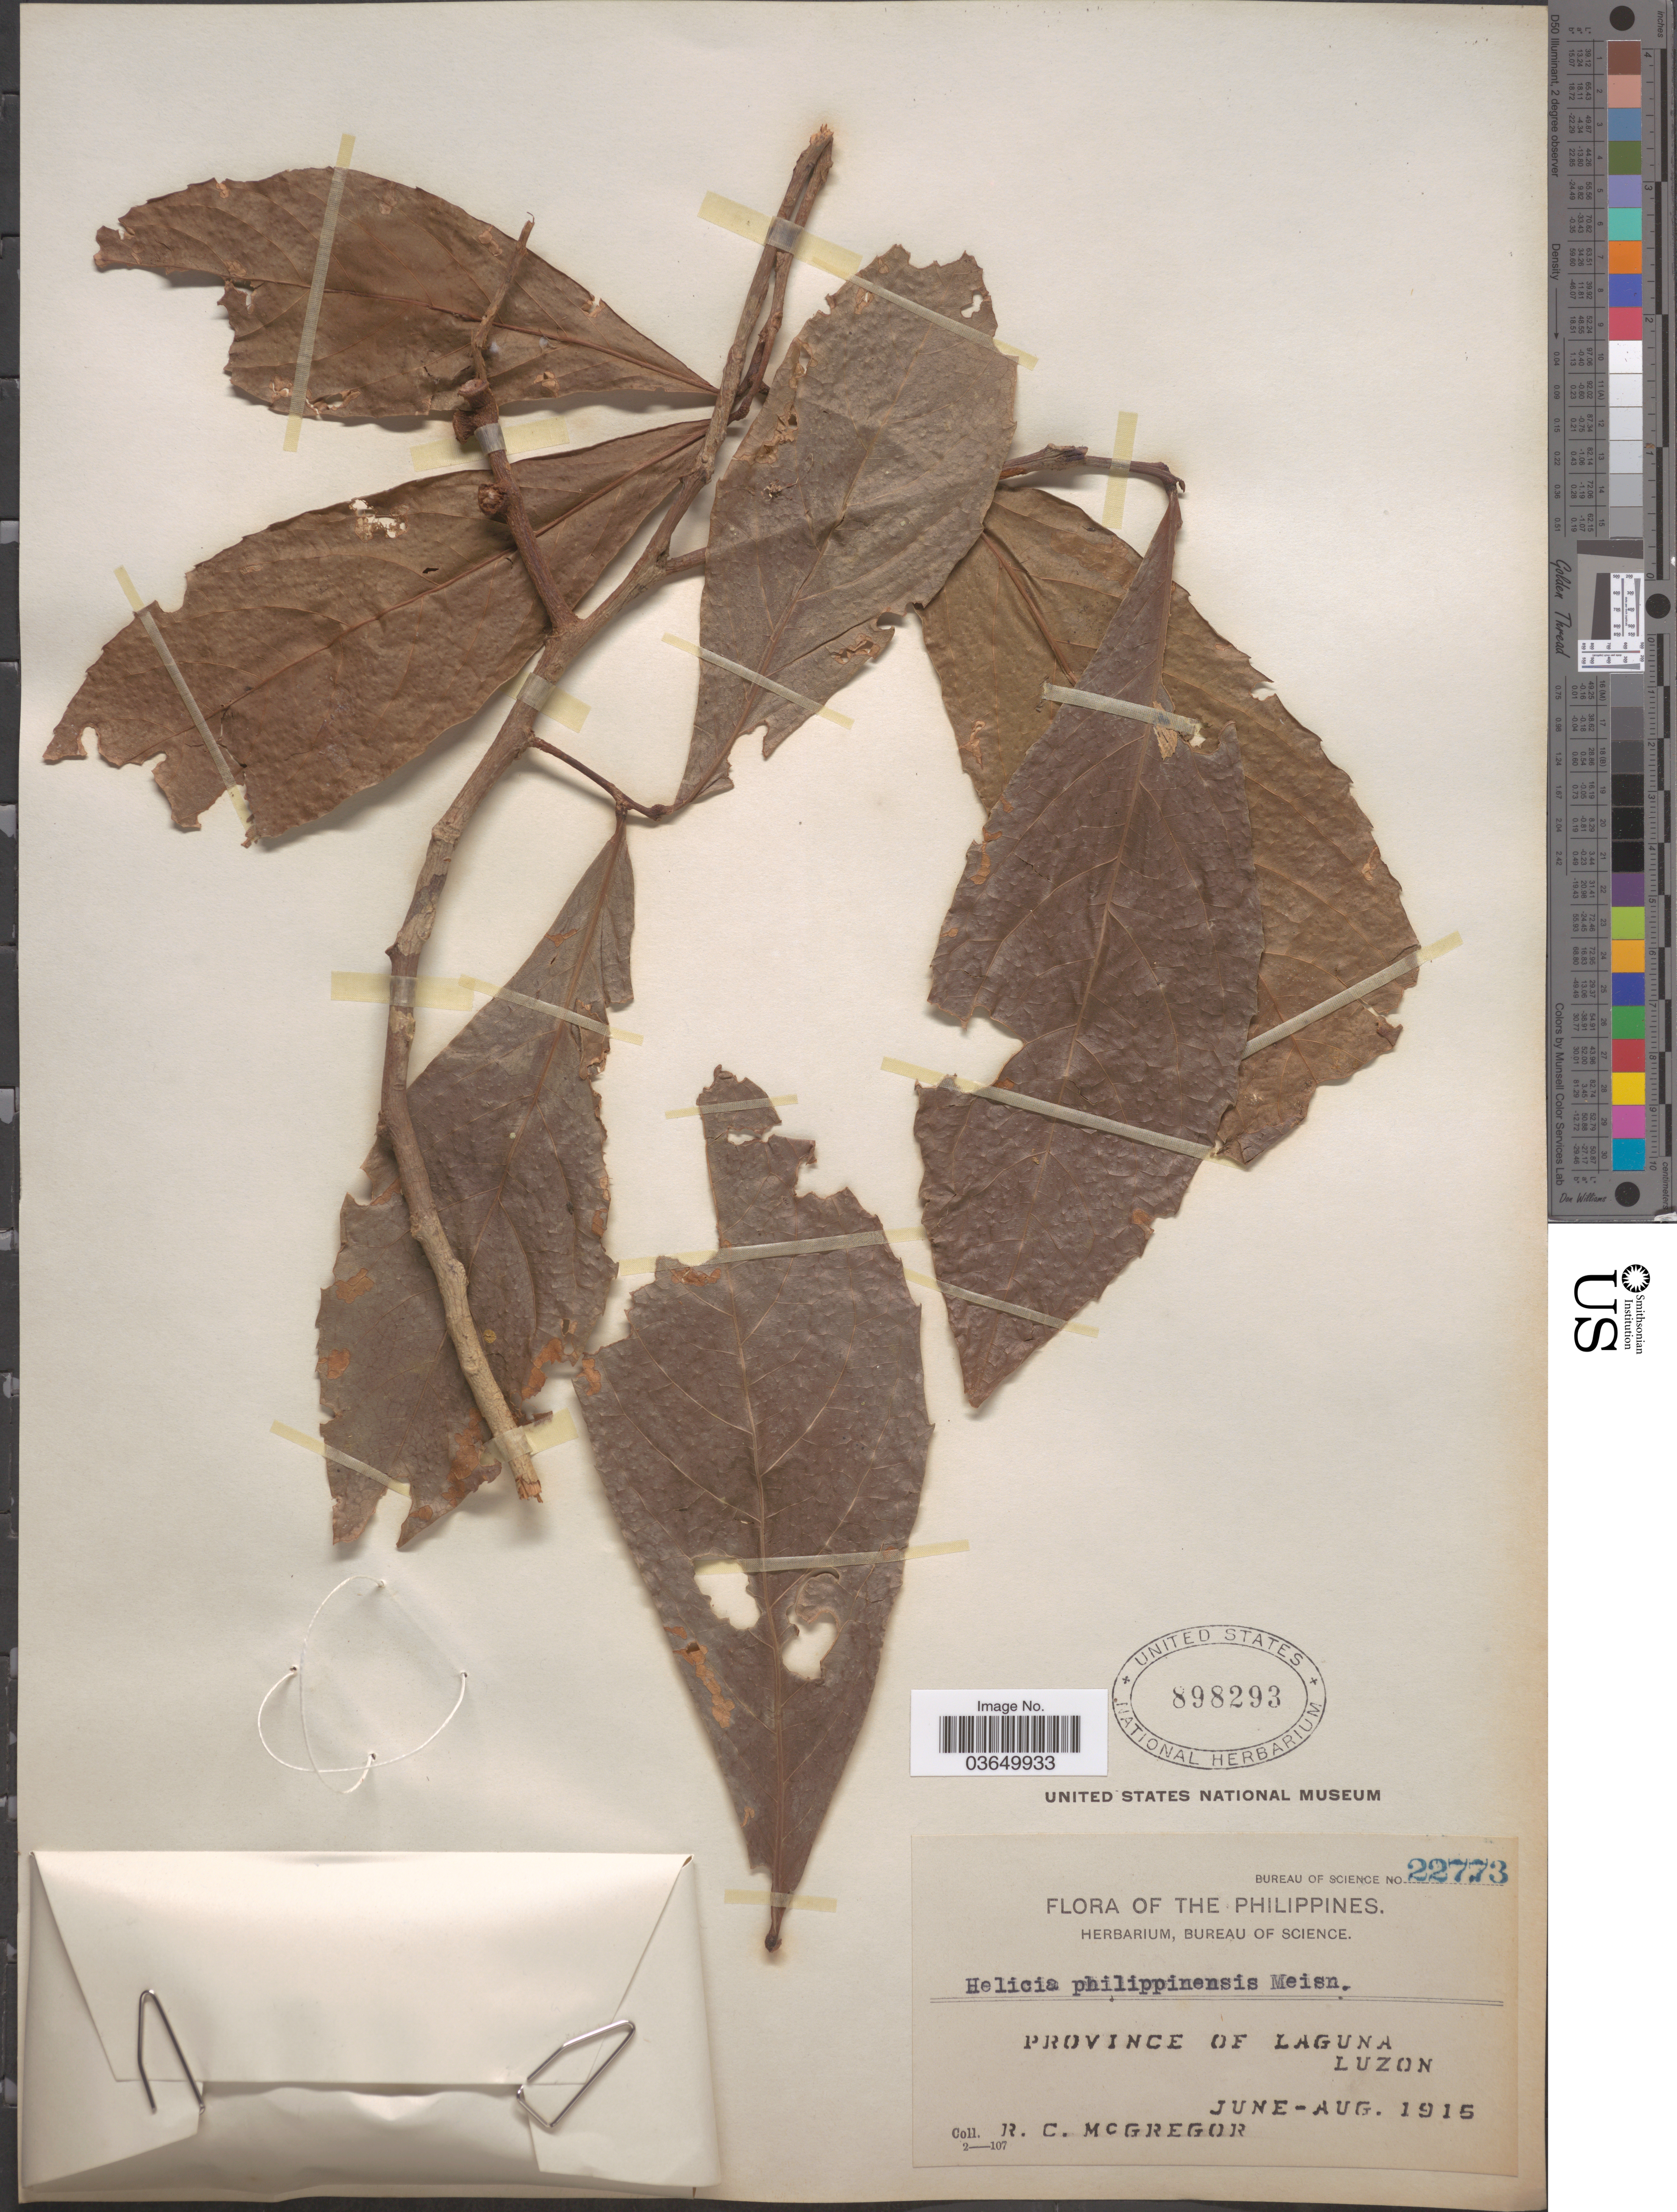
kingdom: Plantae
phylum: Tracheophyta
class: Magnoliopsida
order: Proteales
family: Proteaceae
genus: Helicia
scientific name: Helicia cumingiana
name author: C. Presl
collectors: R. C. McGregor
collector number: Bureau of Science 22773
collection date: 1915-06/1915-08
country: Philippines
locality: Province of Laguna, Luzon.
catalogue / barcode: US 898293